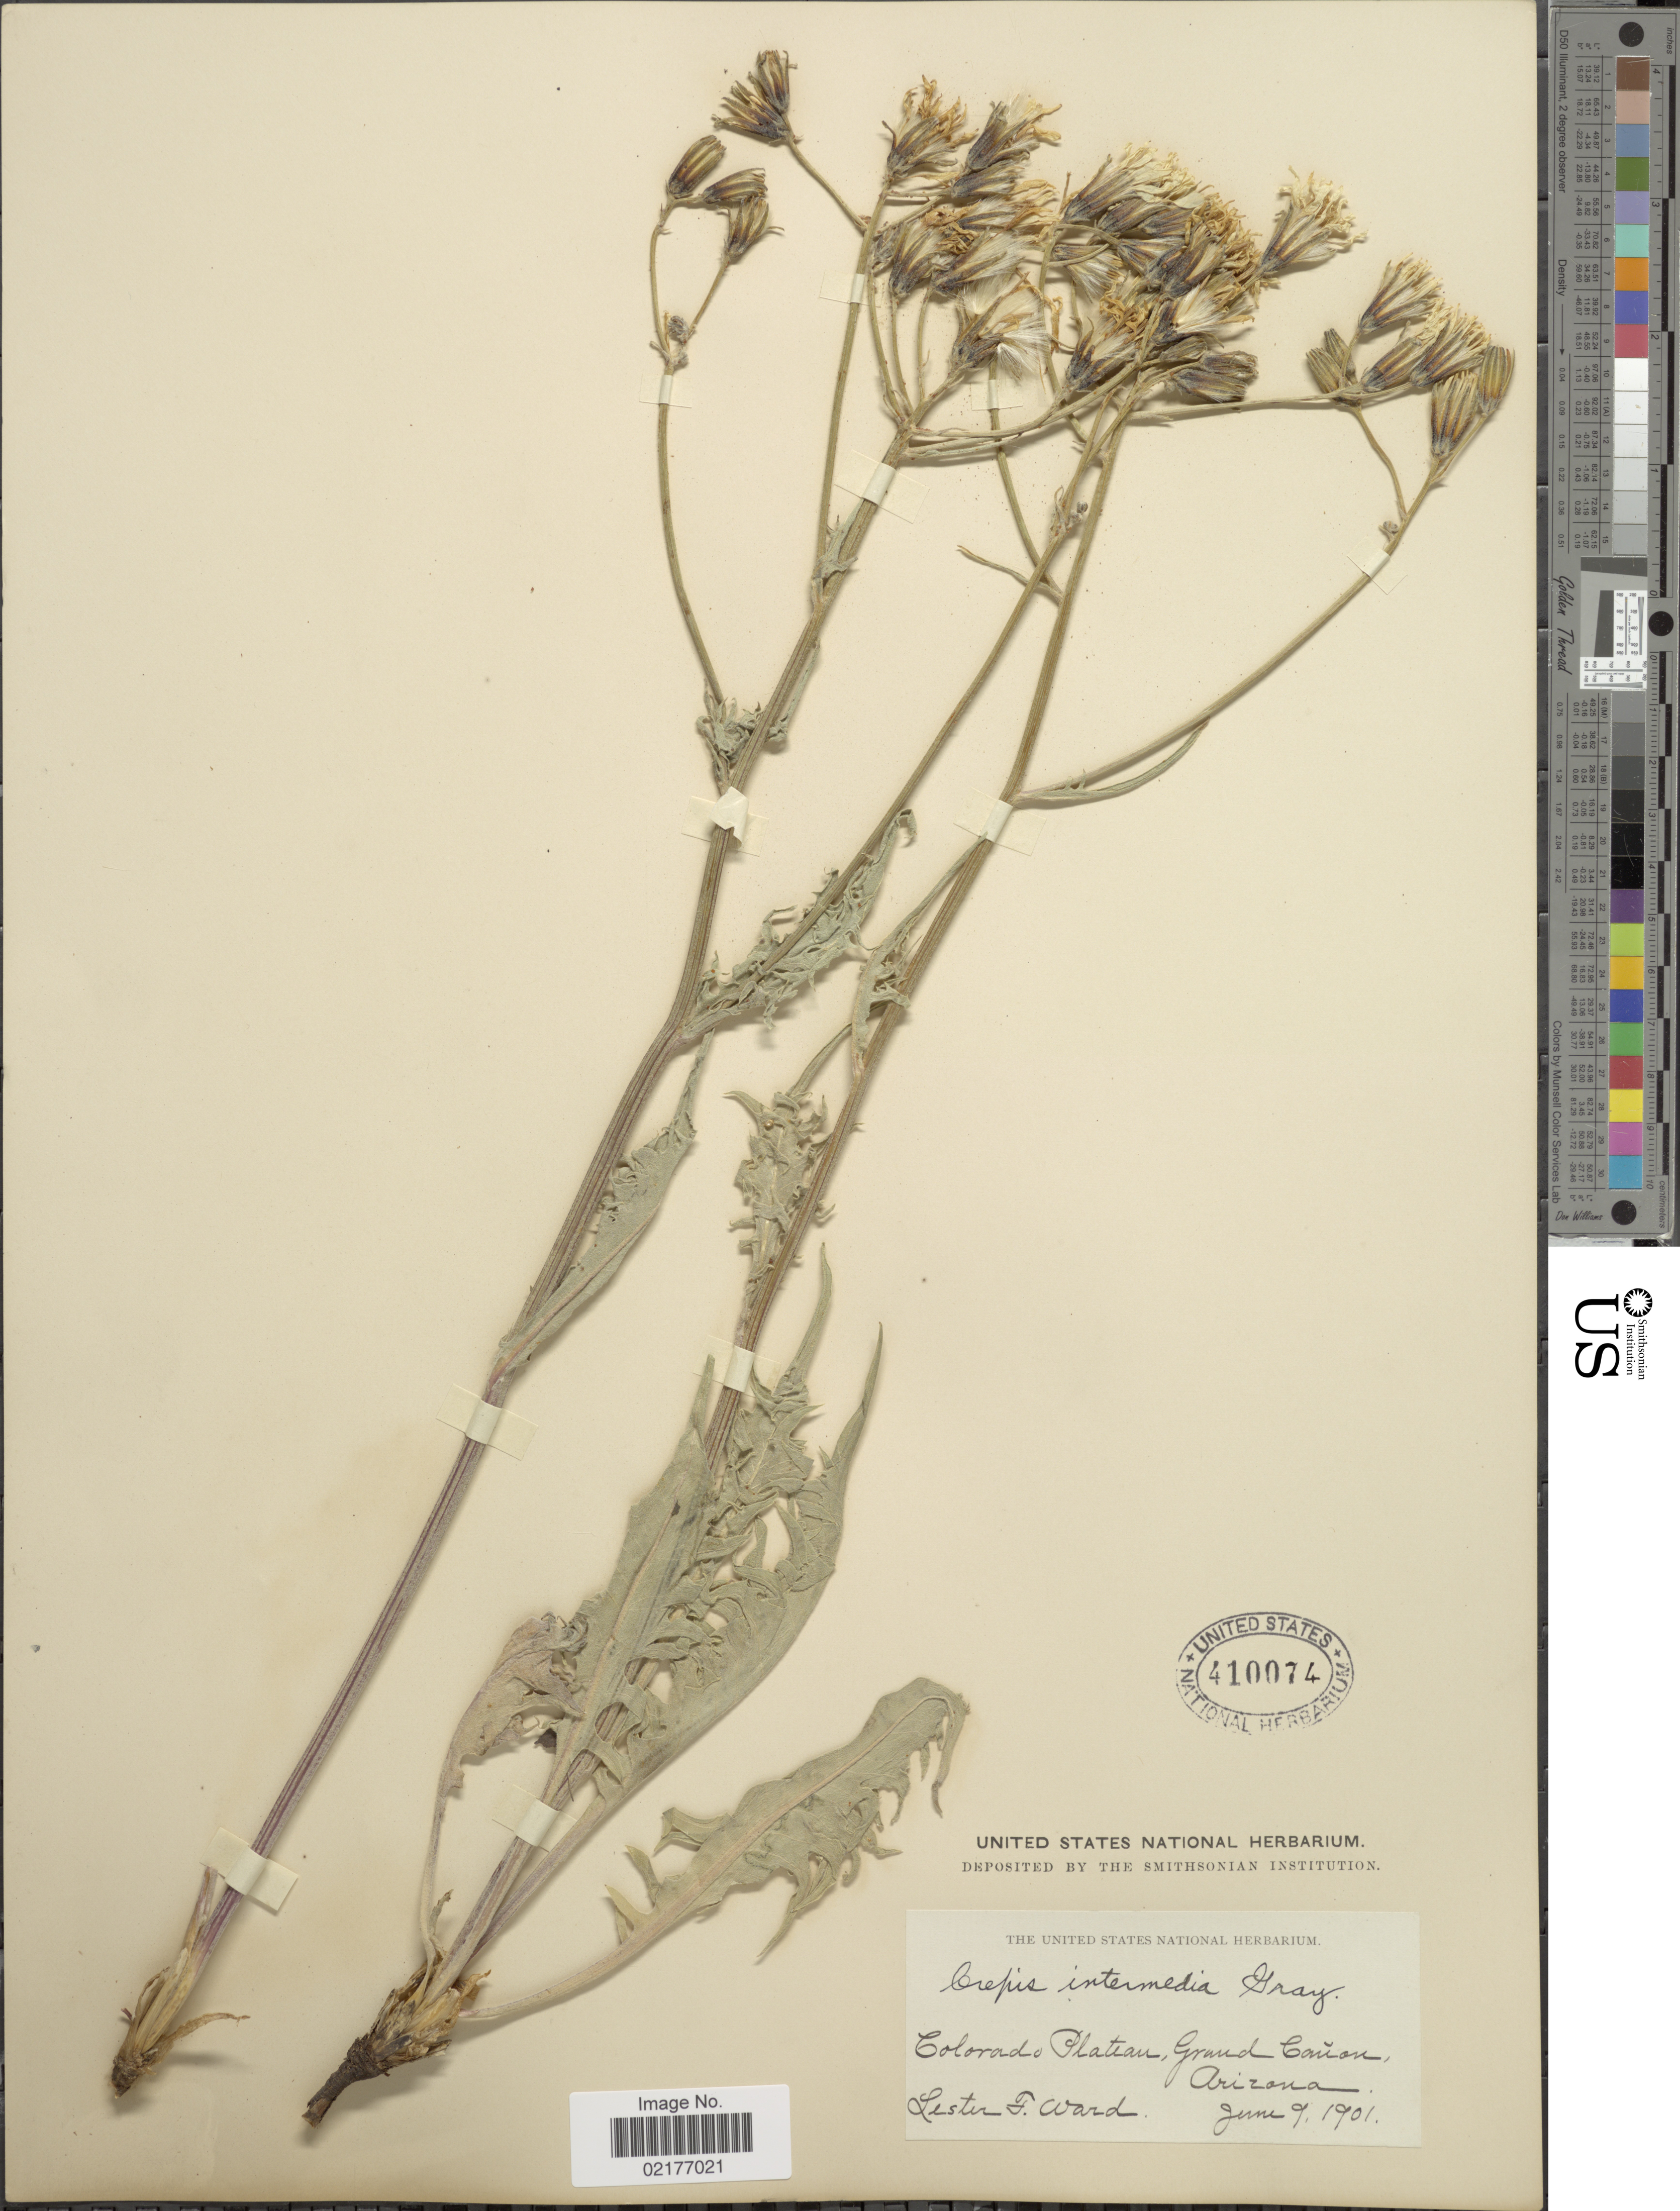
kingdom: Plantae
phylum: Tracheophyta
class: Magnoliopsida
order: Asterales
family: Asteraceae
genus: Crepis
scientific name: Crepis intermedia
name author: A. Gray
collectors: L. F. Ward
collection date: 1901-06-09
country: United States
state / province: Arizona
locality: Colorado Plateau, Grand Canon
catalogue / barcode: US 410074